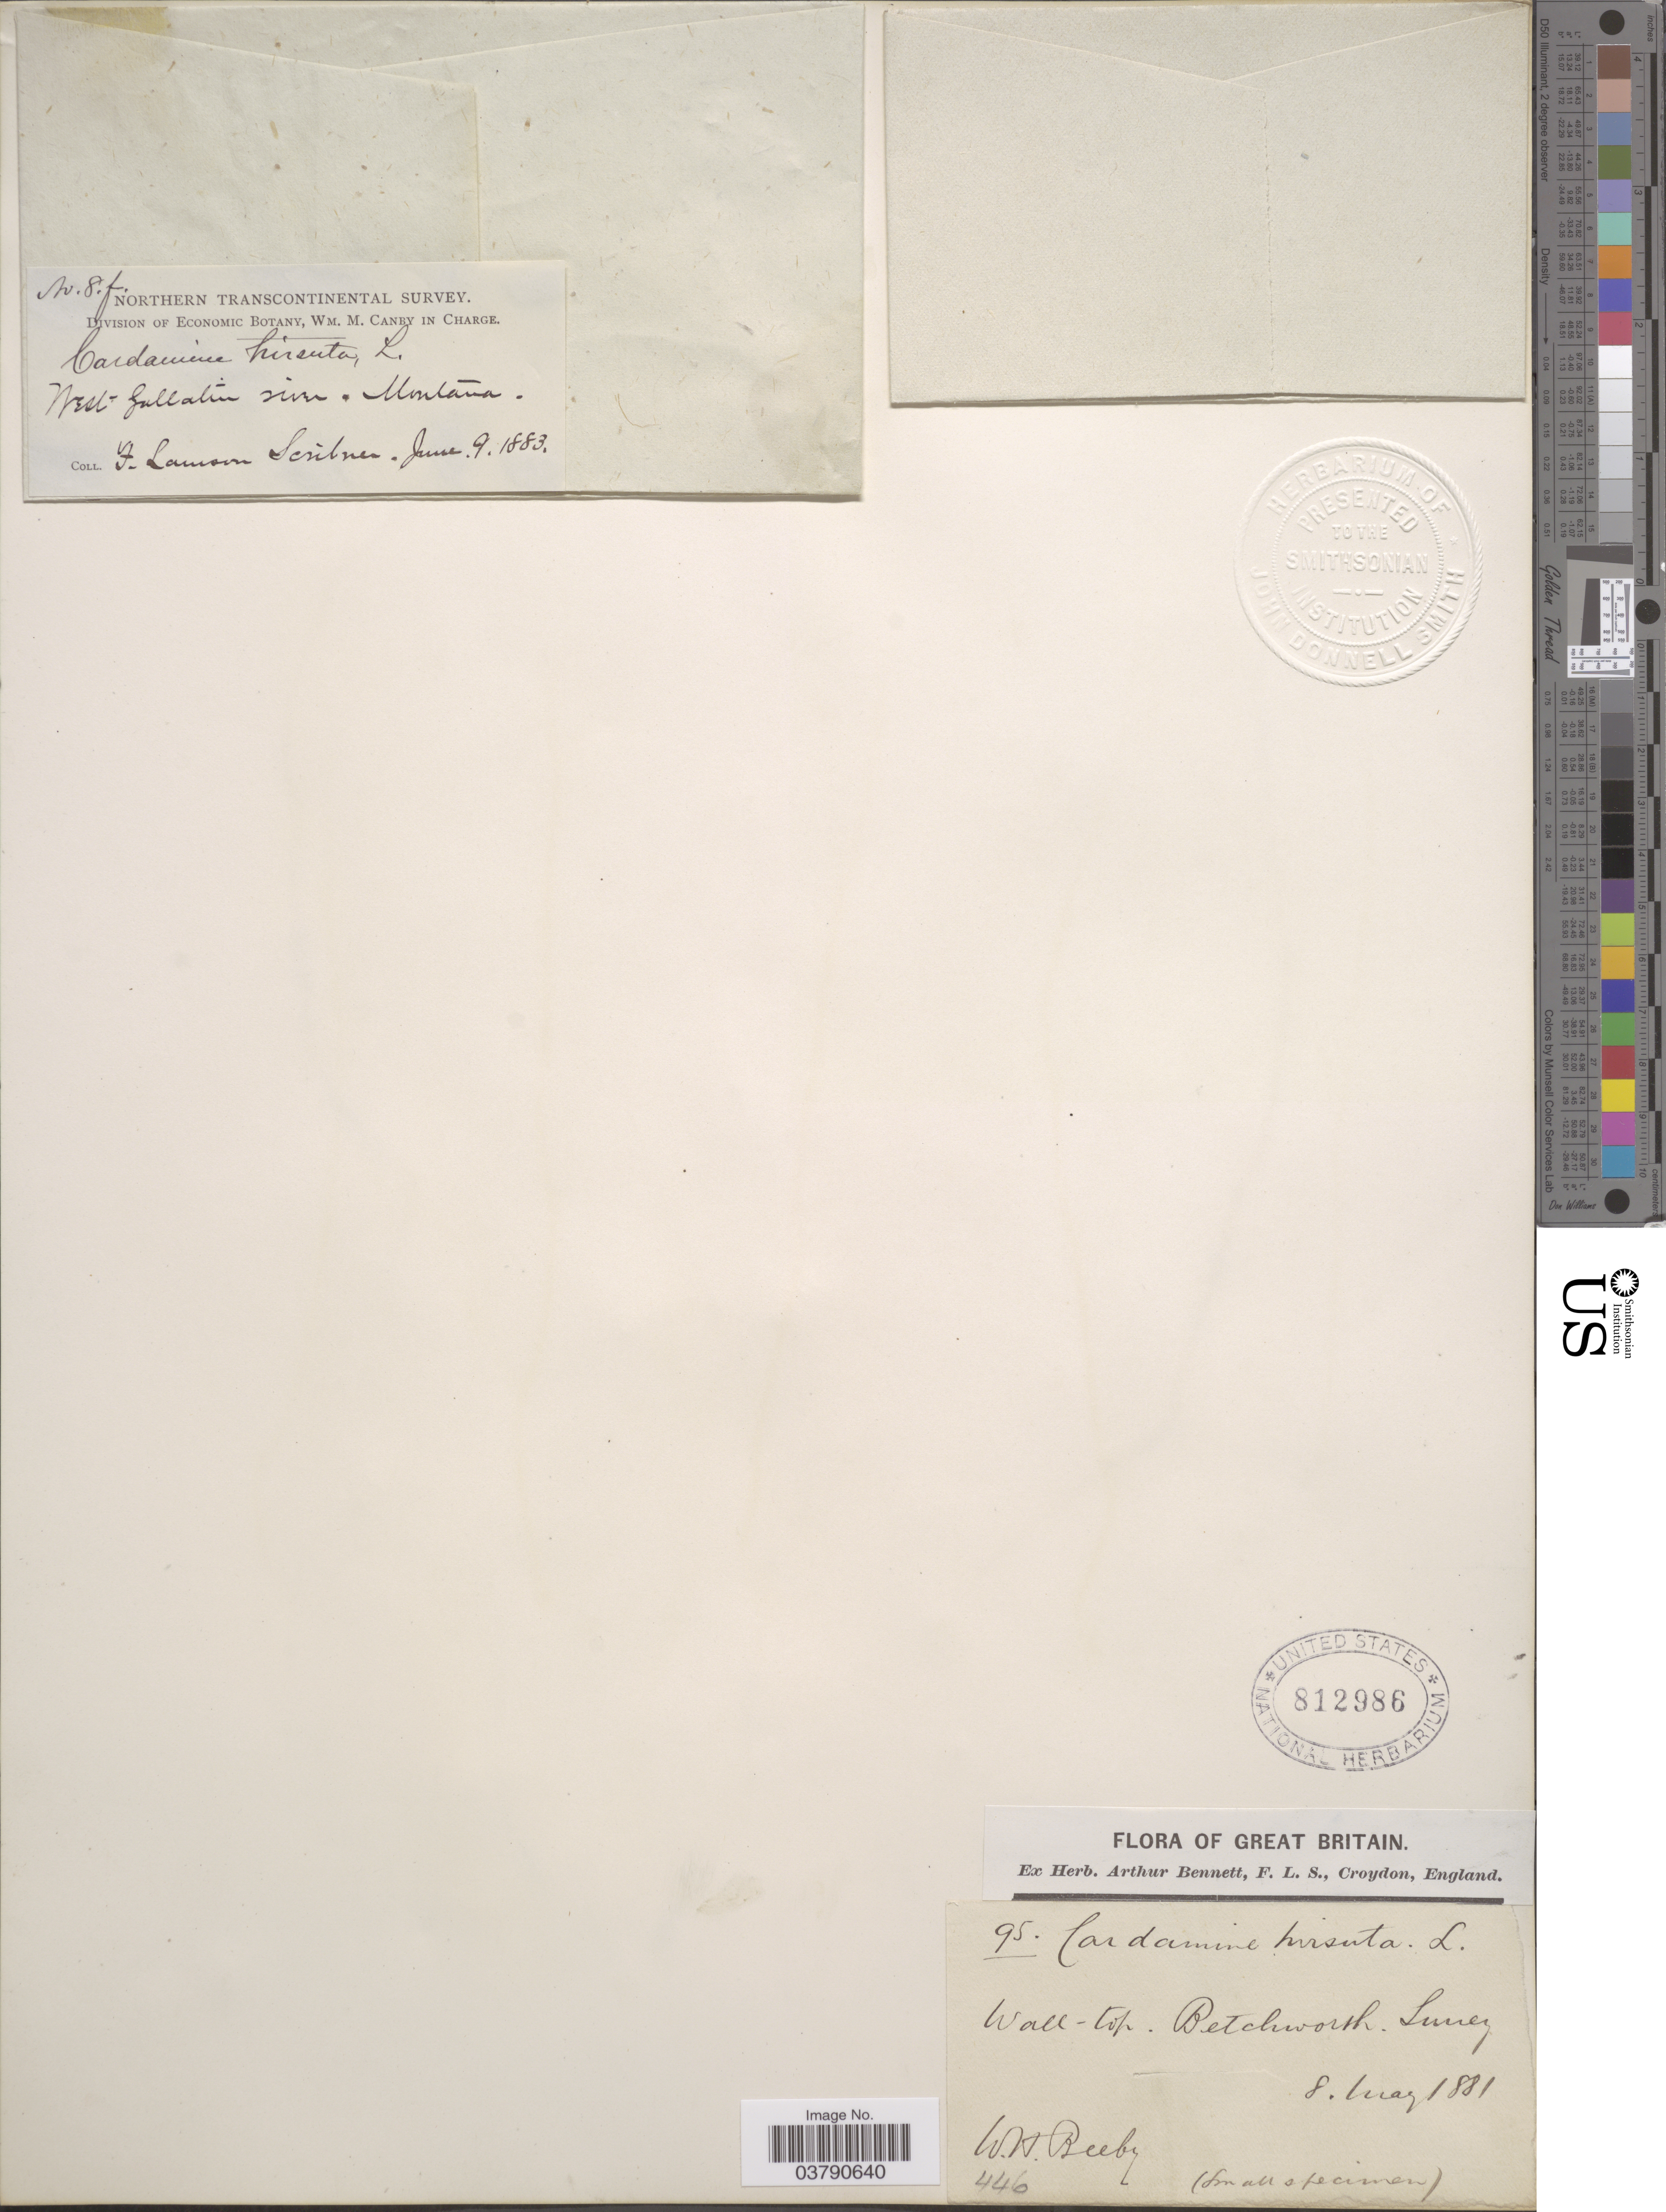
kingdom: Plantae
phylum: Tracheophyta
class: Magnoliopsida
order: Brassicales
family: Brassicaceae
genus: Cardamine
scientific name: Cardamine hirsuta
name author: L.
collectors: W. Beeby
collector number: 95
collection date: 1881-05-08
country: United Kingdom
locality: Great Britain. Wall-top. Betchworth. Surrey.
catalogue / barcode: US 812986-2